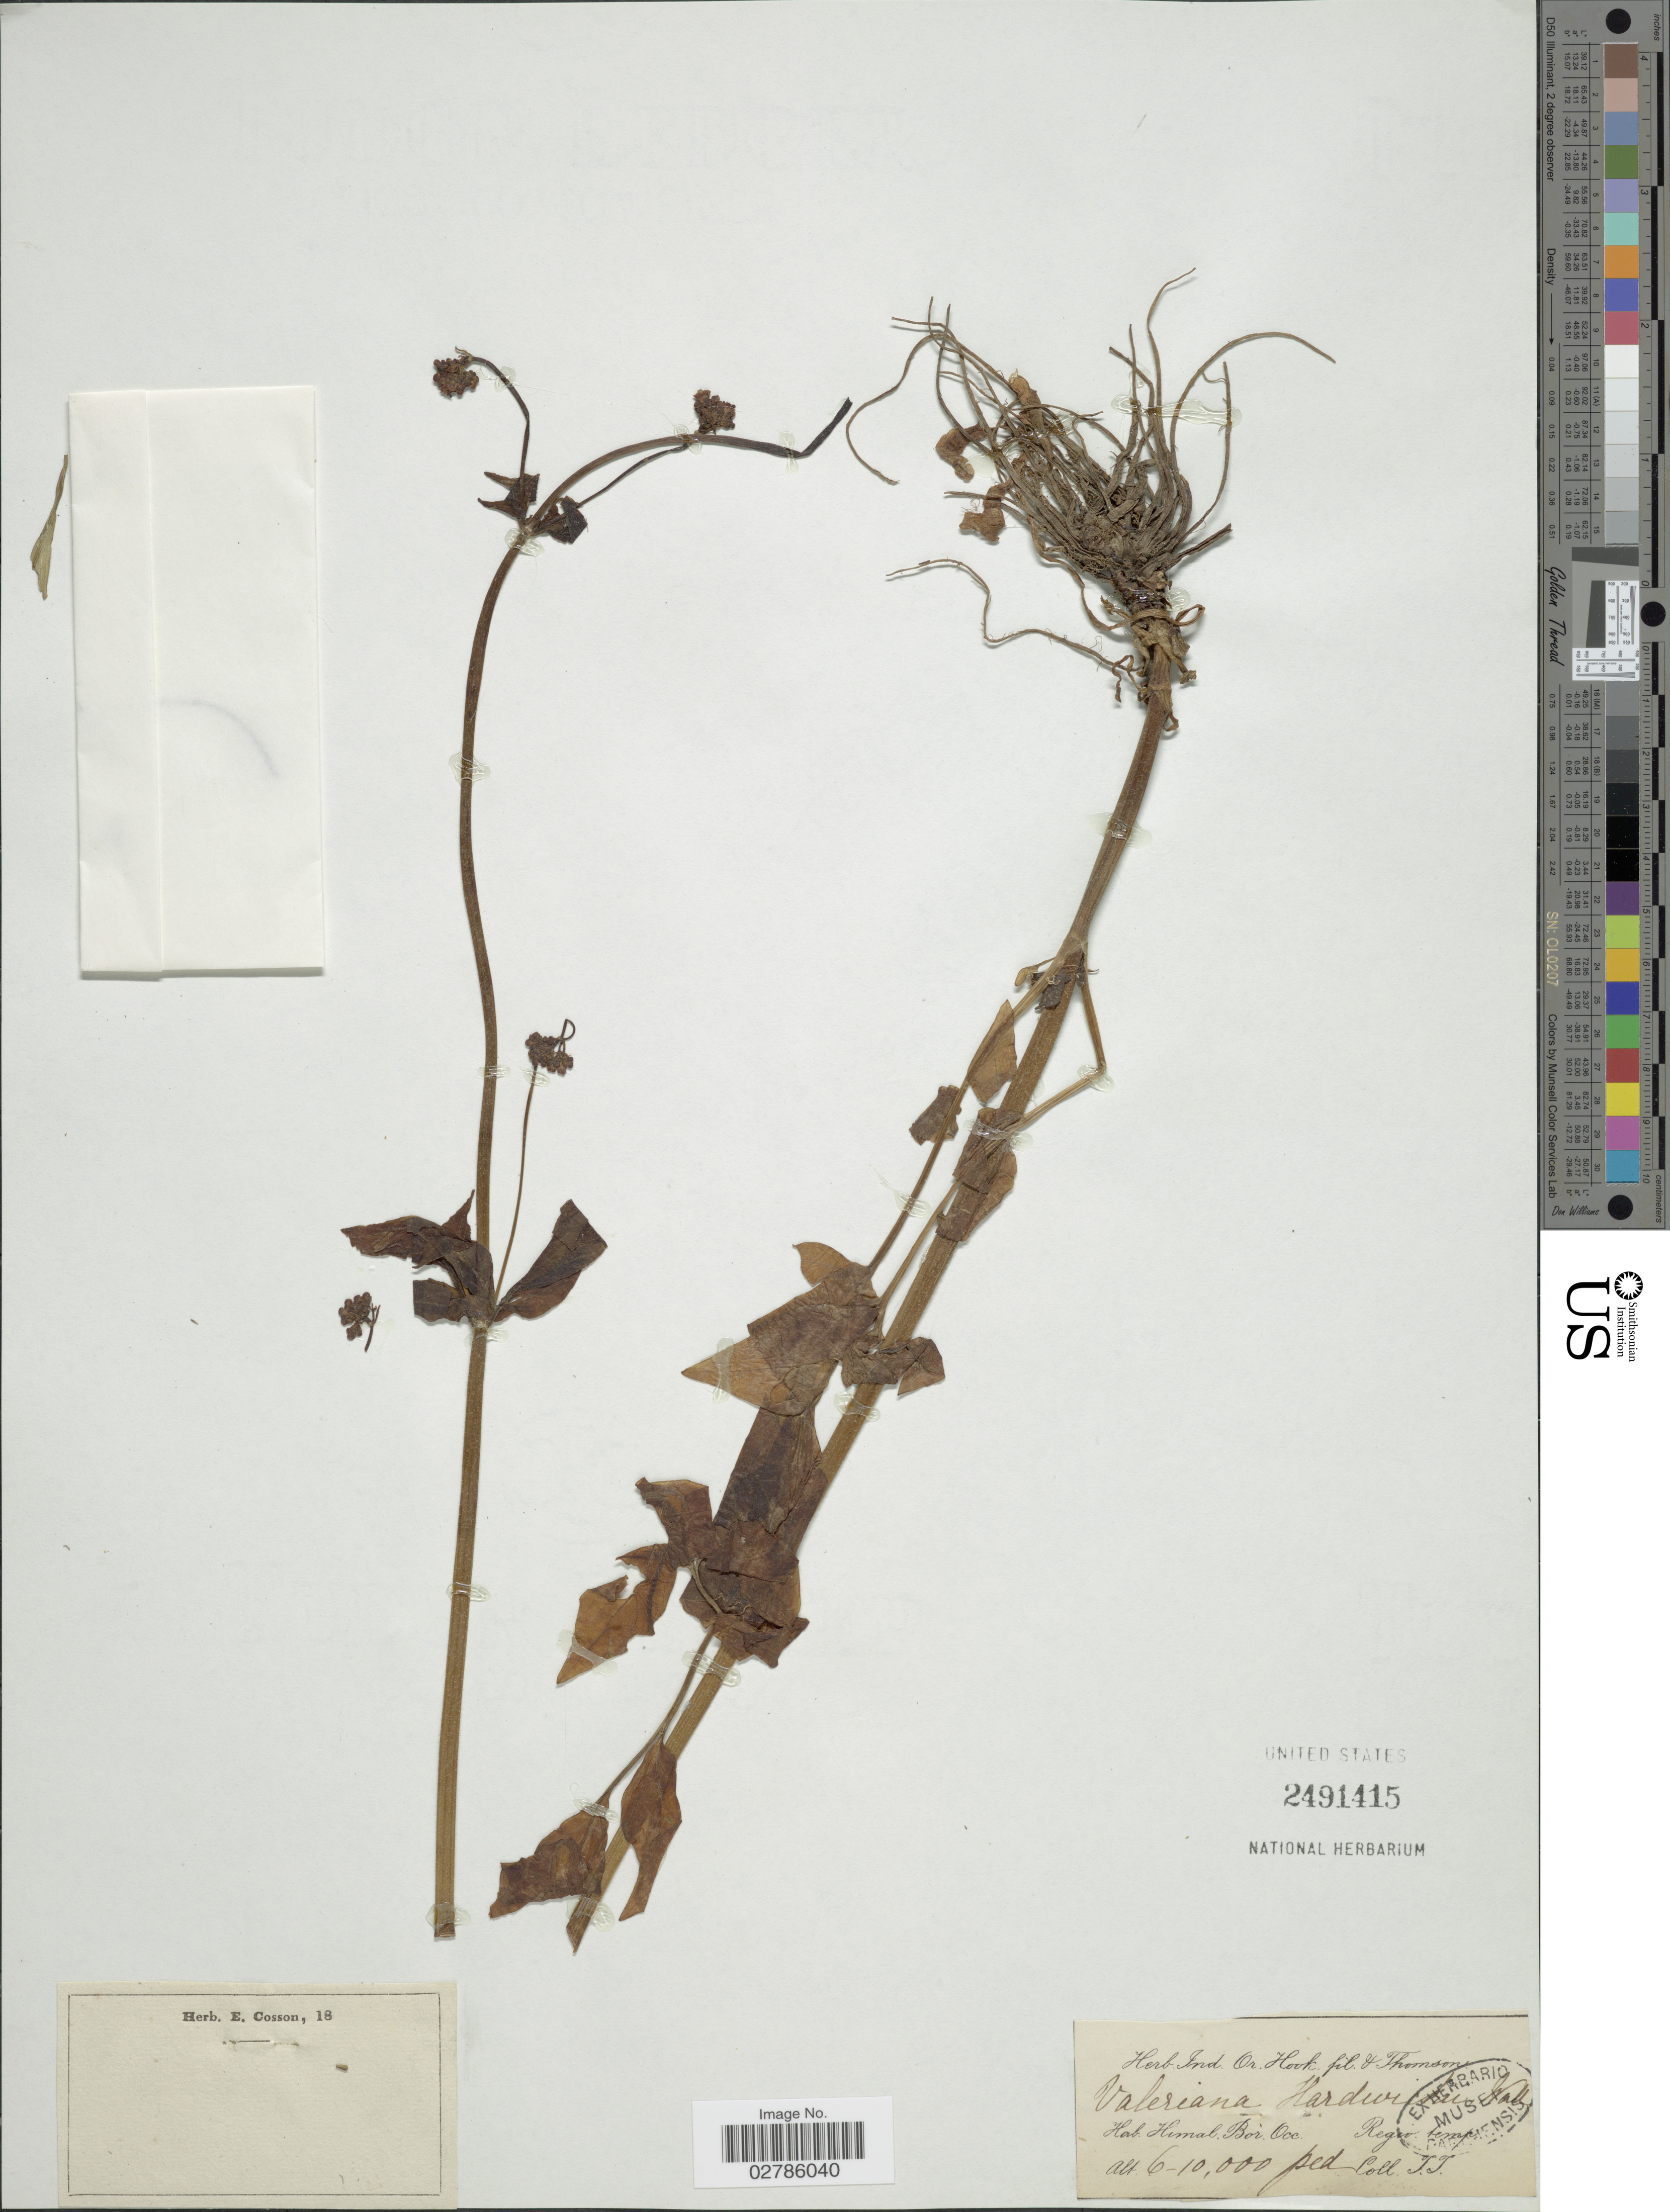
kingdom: Plantae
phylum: Tracheophyta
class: Magnoliopsida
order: Dipsacales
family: Caprifoliaceae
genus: Valeriana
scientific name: Valeriana hardwickii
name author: Wall.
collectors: T. Thomson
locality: Himal. Bor. Occ. Regio temp.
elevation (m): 1829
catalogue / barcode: US 2491415